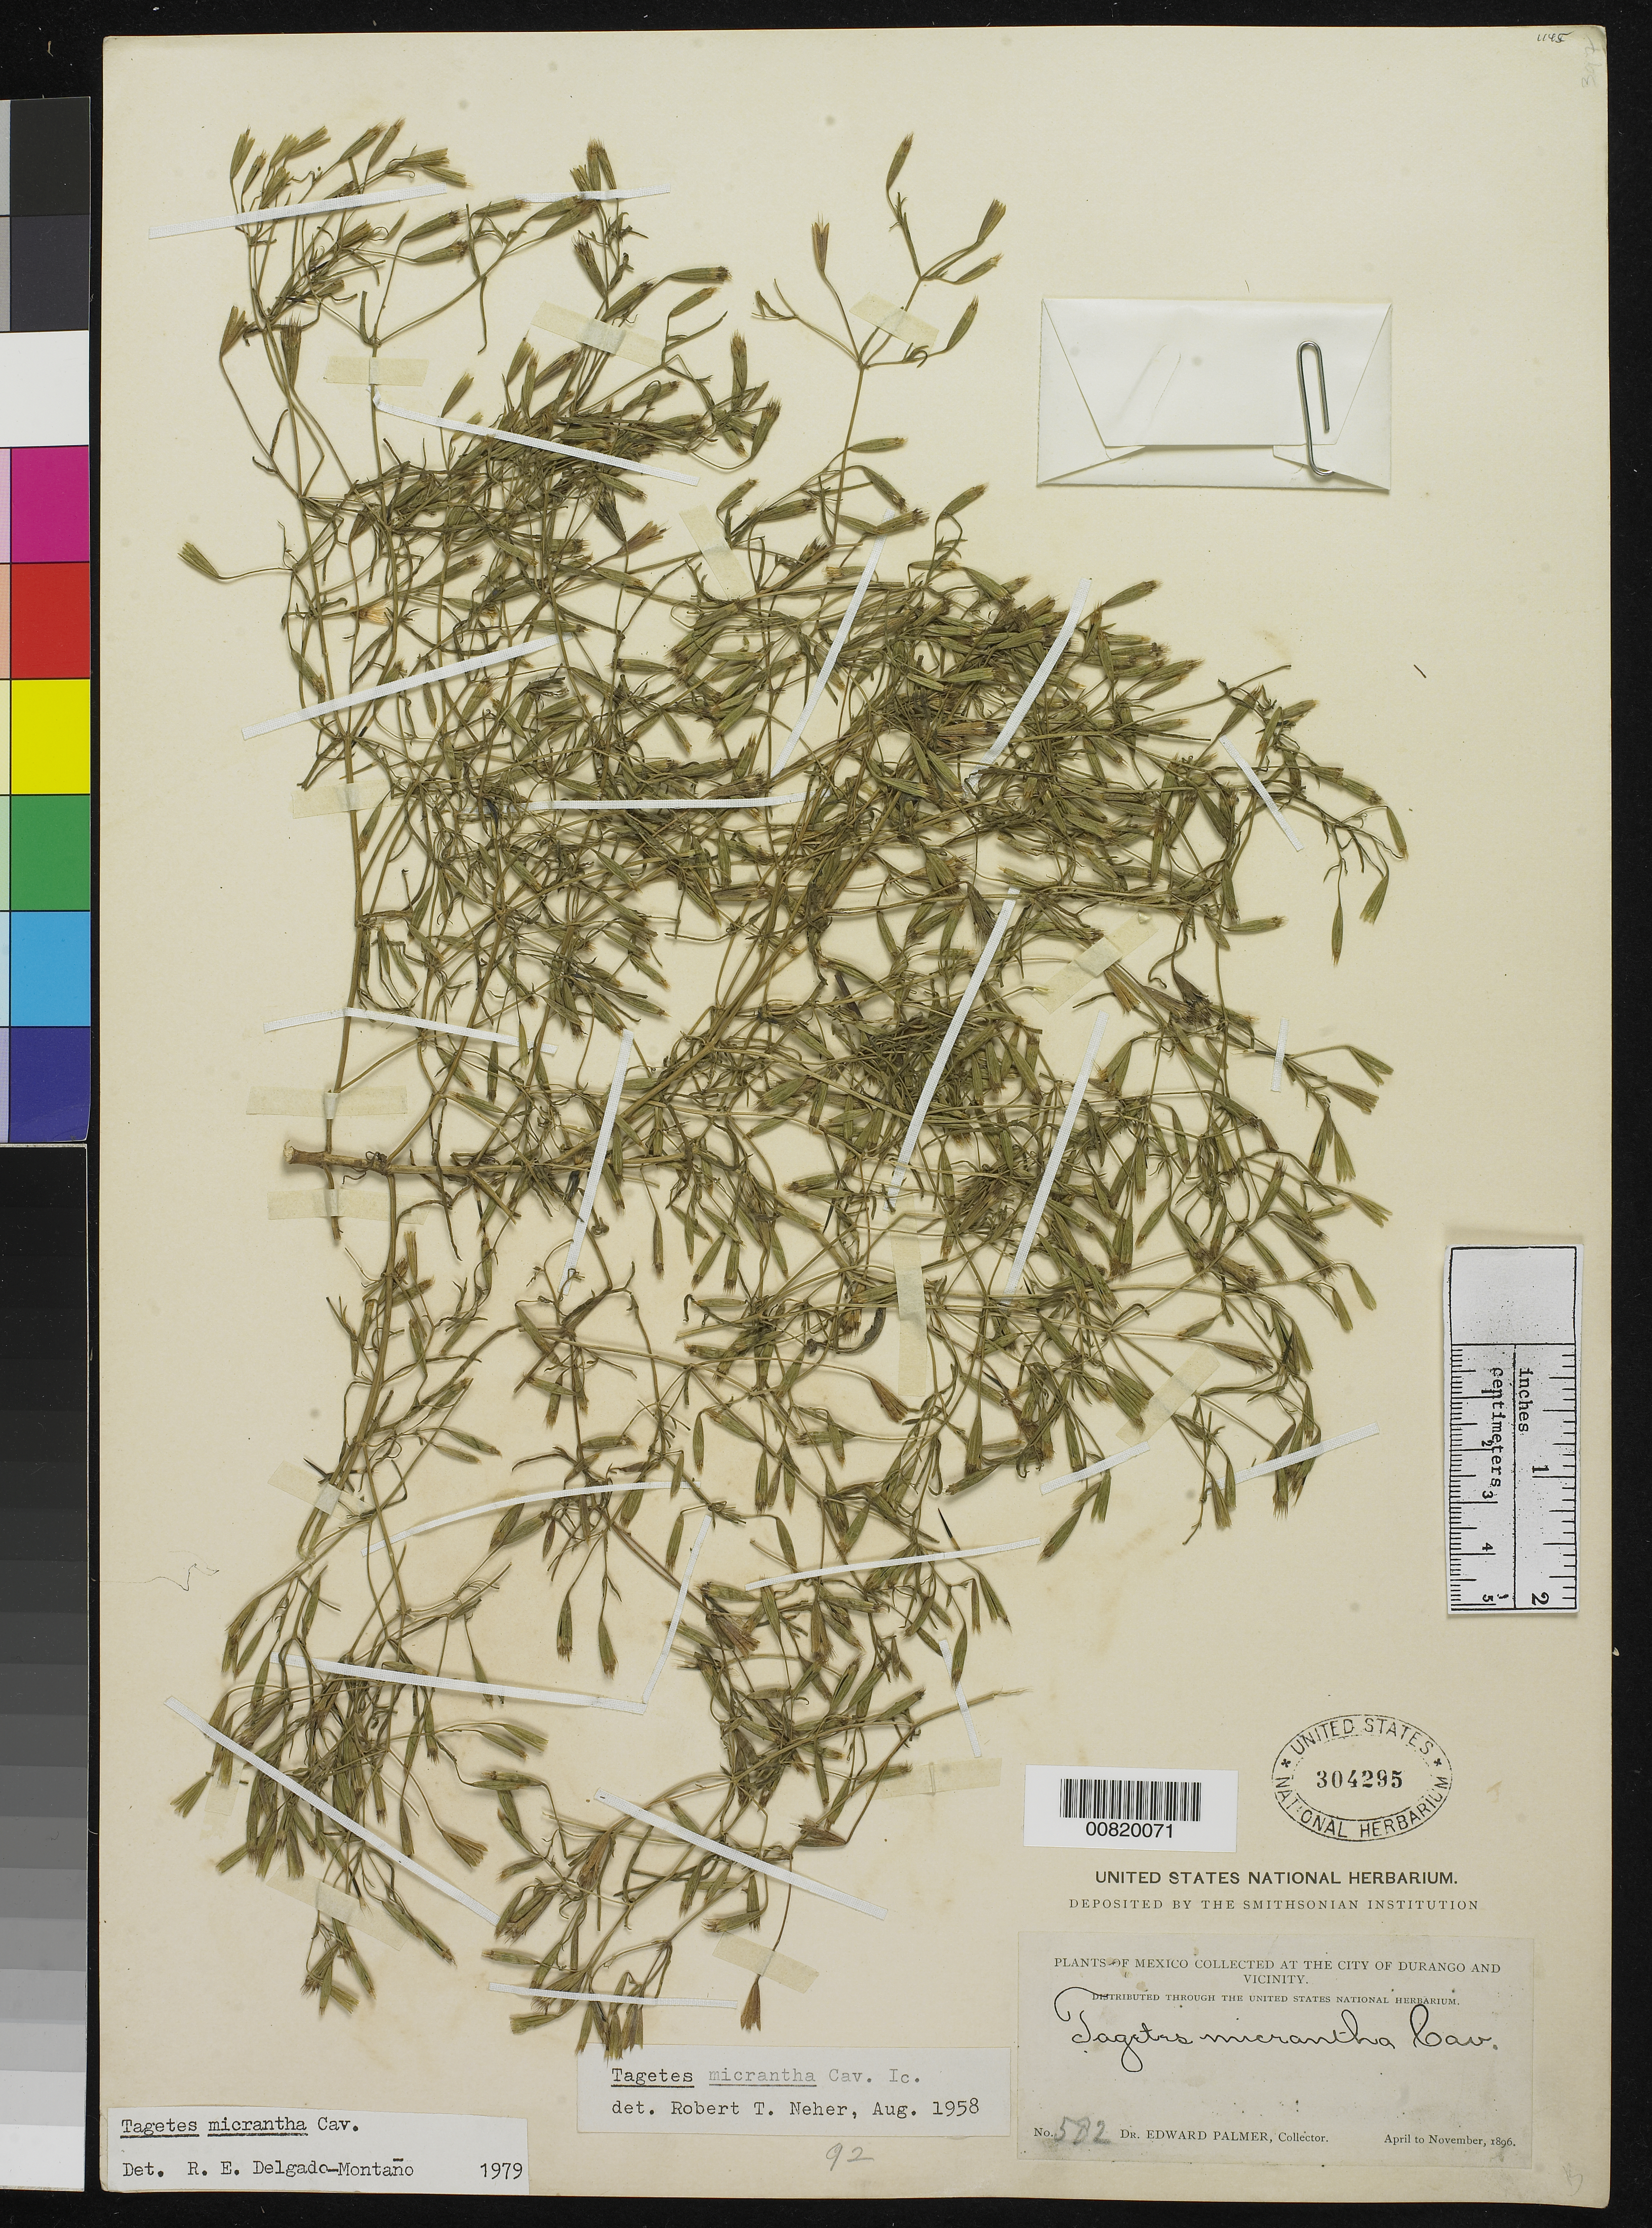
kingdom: Plantae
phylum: Tracheophyta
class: Magnoliopsida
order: Asterales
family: Asteraceae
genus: Tagetes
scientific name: Tagetes micrantha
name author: Cav.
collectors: E. Palmer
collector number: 582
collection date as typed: Apr 1896 to -- Nov 1896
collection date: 1896-04/1896-11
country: Mexico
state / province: Durango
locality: City of Durango and vicinity.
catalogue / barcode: US 304295